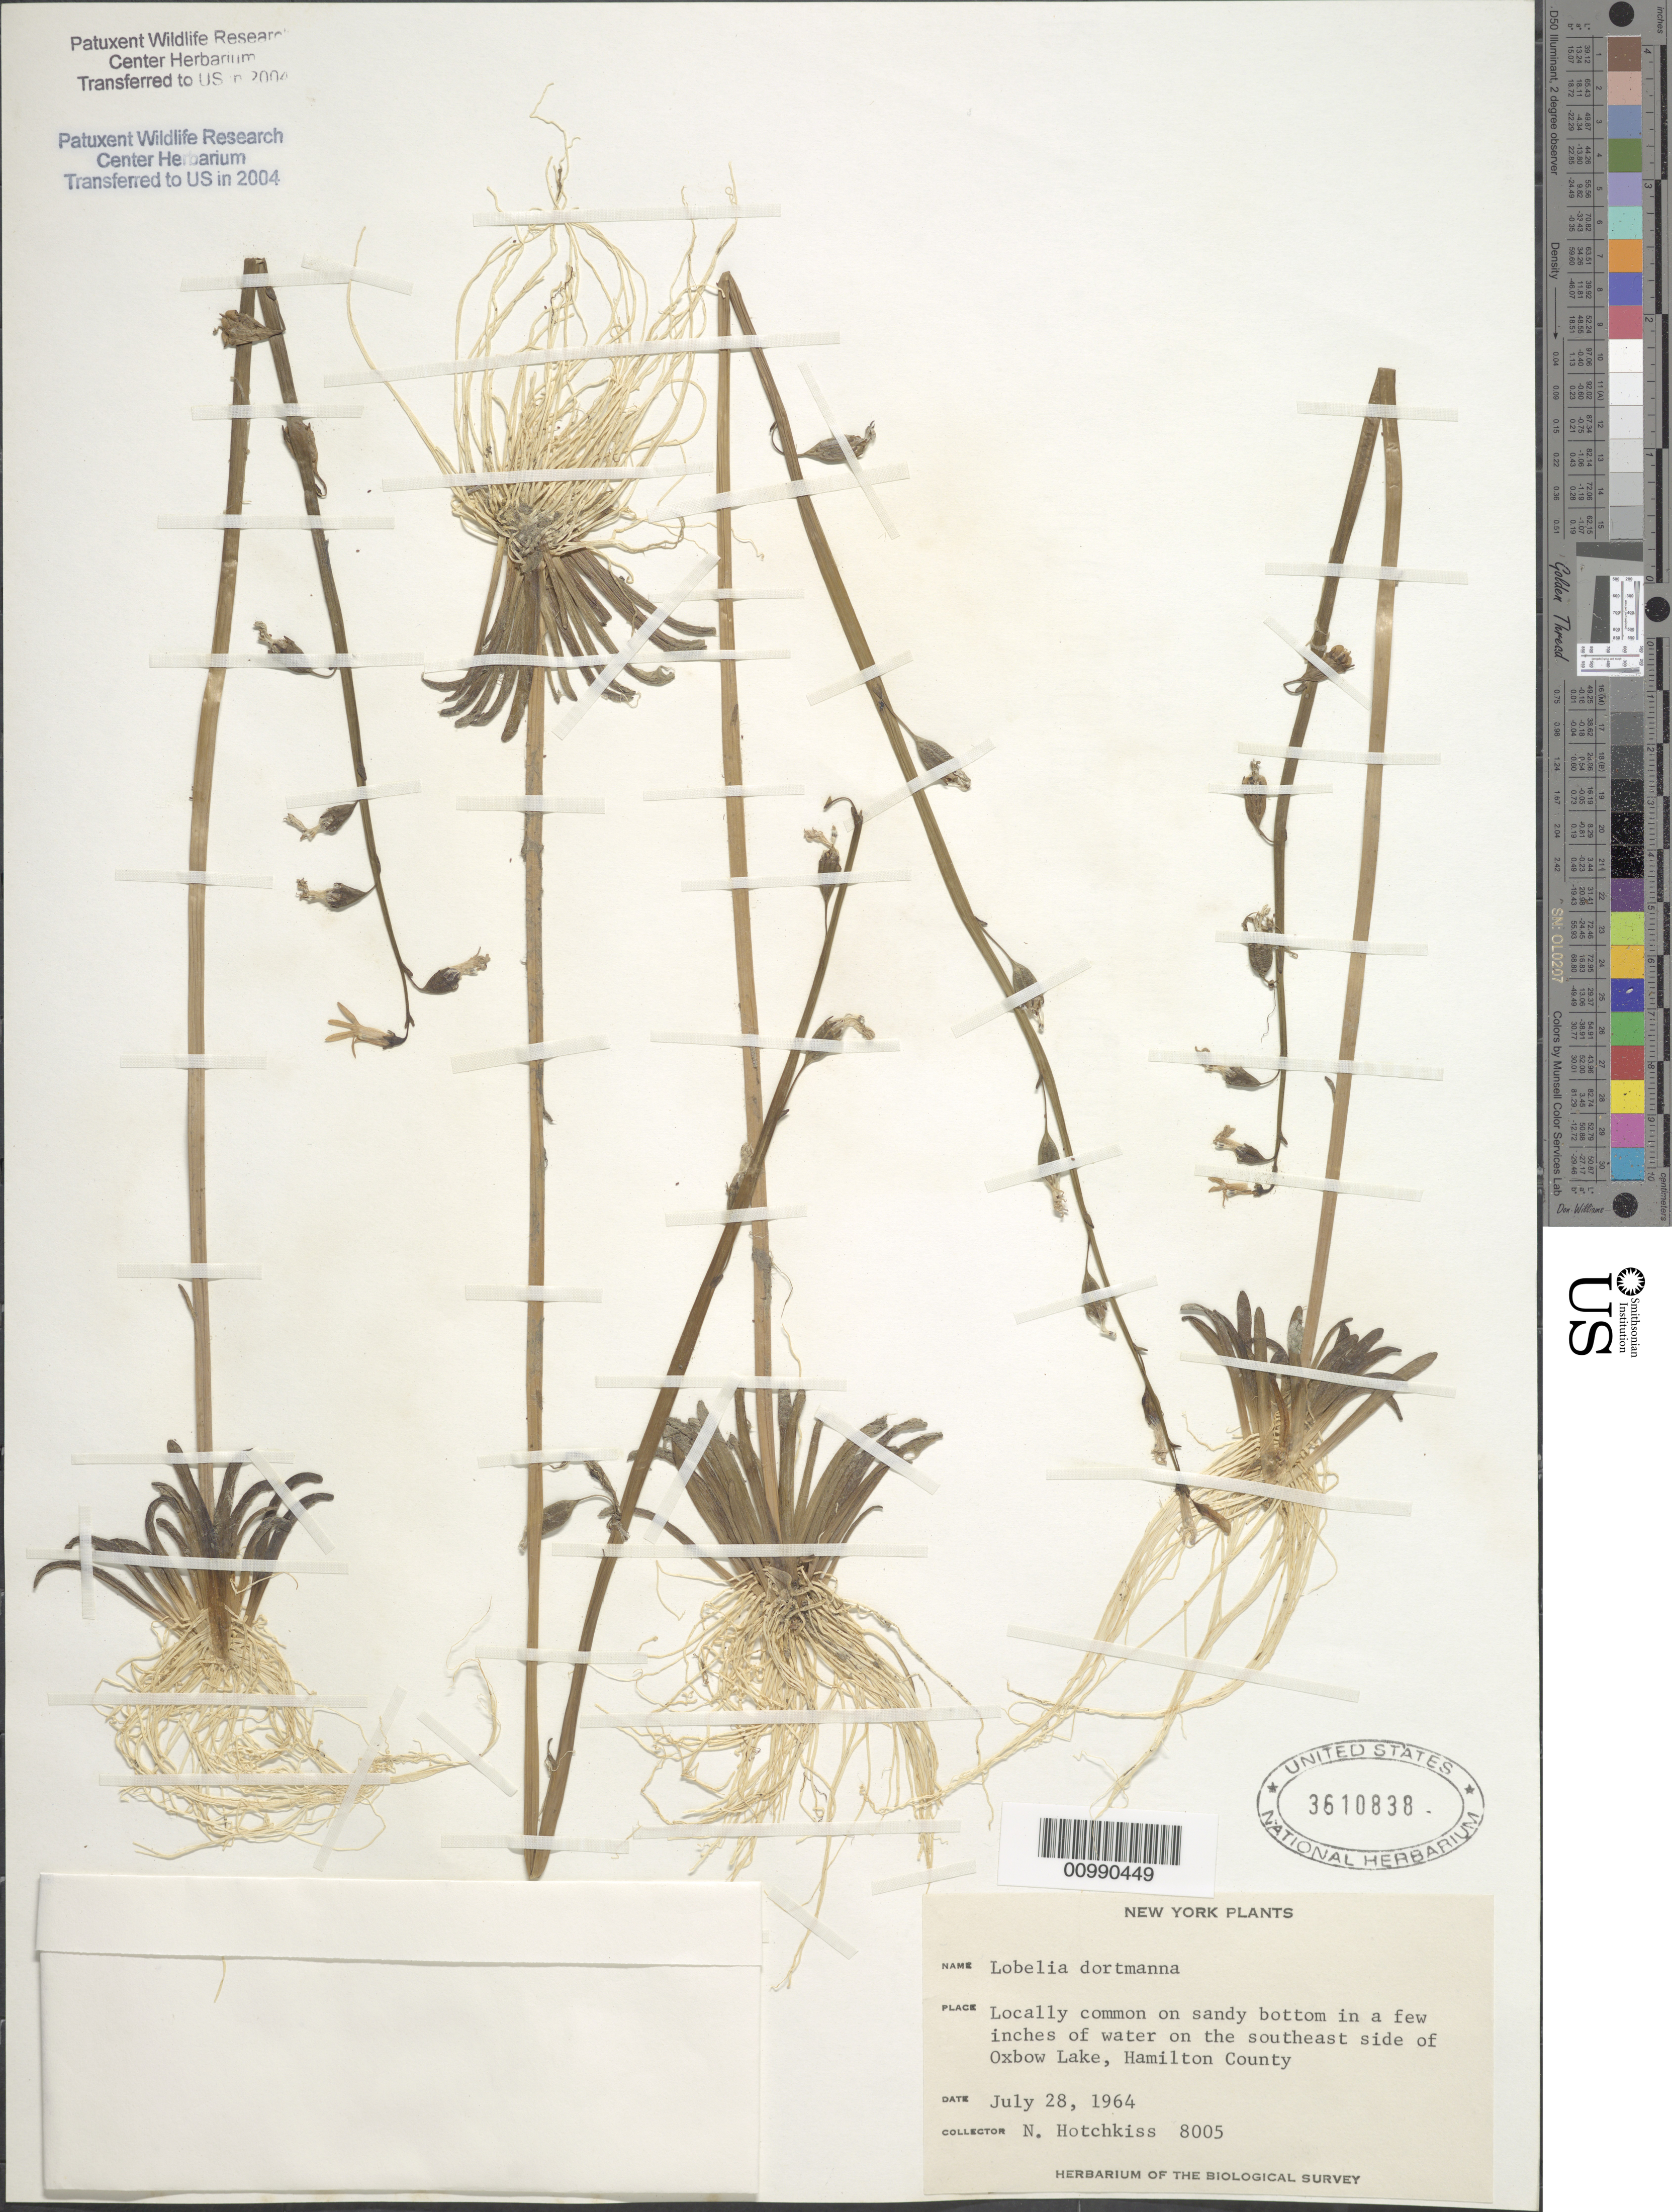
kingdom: Plantae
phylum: Tracheophyta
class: Magnoliopsida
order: Asterales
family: Campanulaceae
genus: Lobelia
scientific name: Lobelia dortmanna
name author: L.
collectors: N. Hotchkiss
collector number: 8005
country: United States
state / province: New York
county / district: Hamilton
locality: SE side of Oxbow Lake.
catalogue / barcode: US 3610838